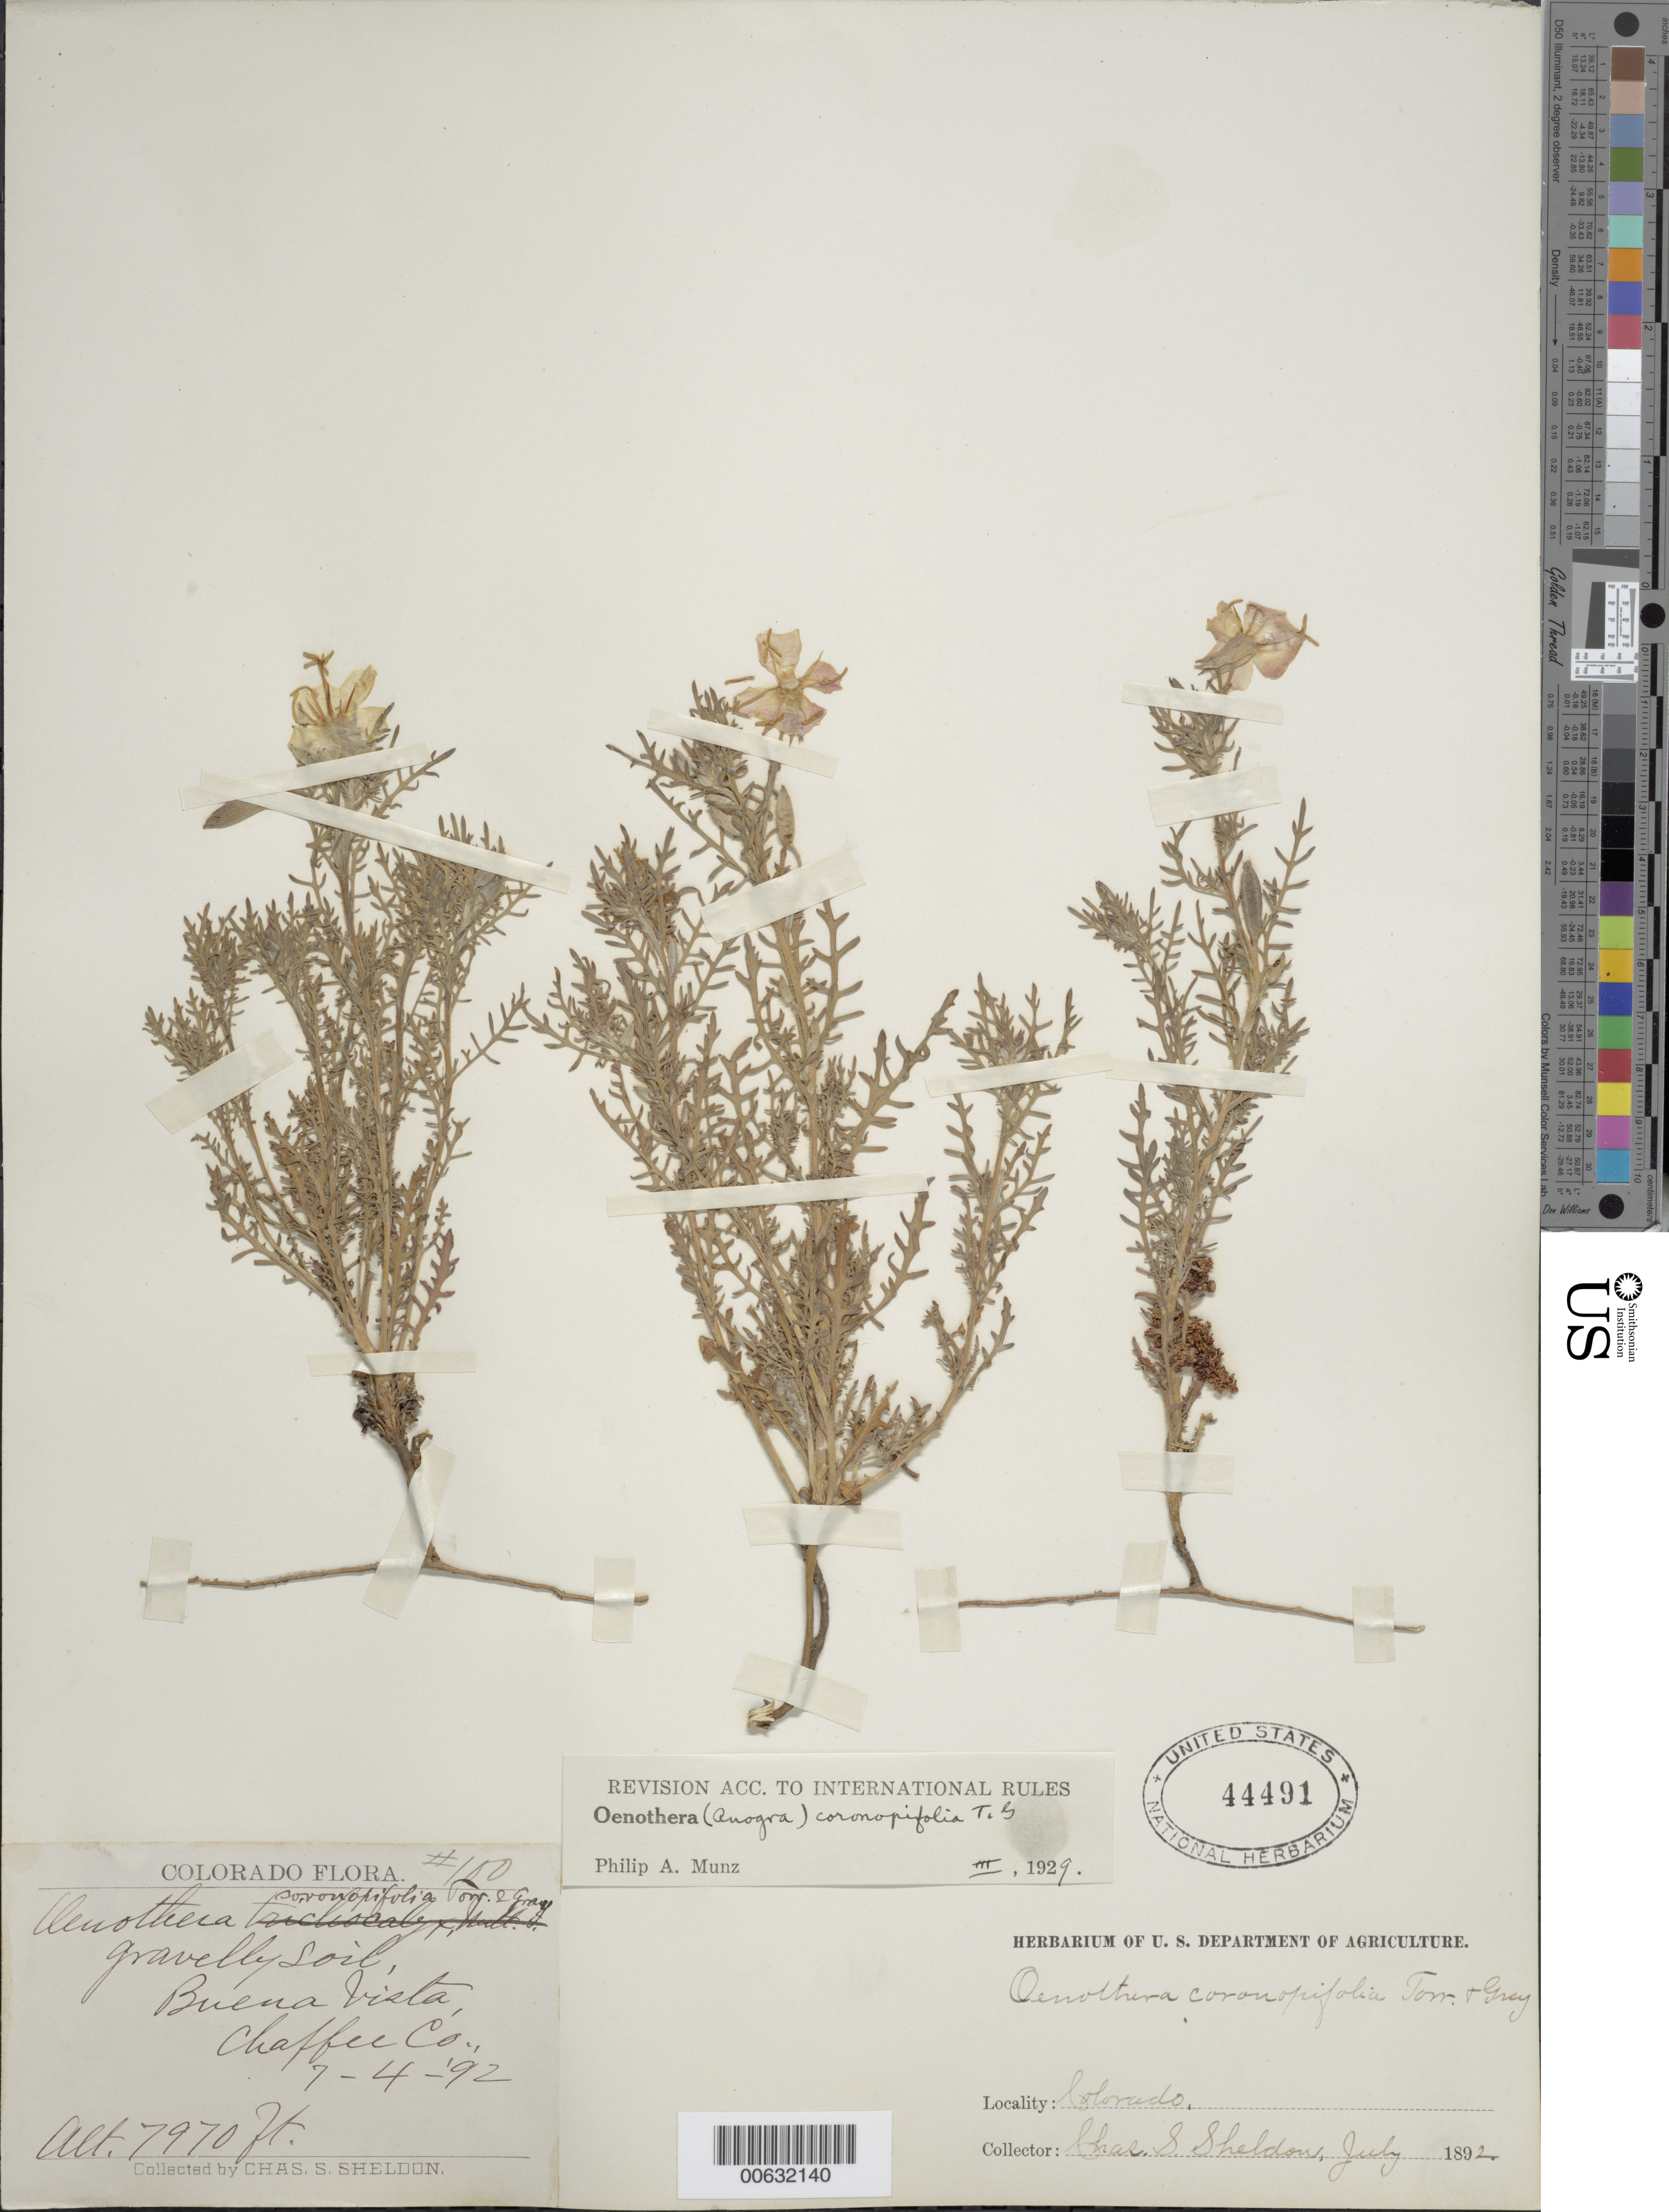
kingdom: Plantae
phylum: Tracheophyta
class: Magnoliopsida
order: Myrtales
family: Onagraceae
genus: Oenothera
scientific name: Oenothera coronopifolia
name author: Torr. & A. Gray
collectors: C. S. Sheldon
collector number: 100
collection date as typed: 7-4-92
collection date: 1892-07-04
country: United States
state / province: Colorado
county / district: Chaffee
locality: Buena Vista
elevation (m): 2429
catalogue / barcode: US 44491